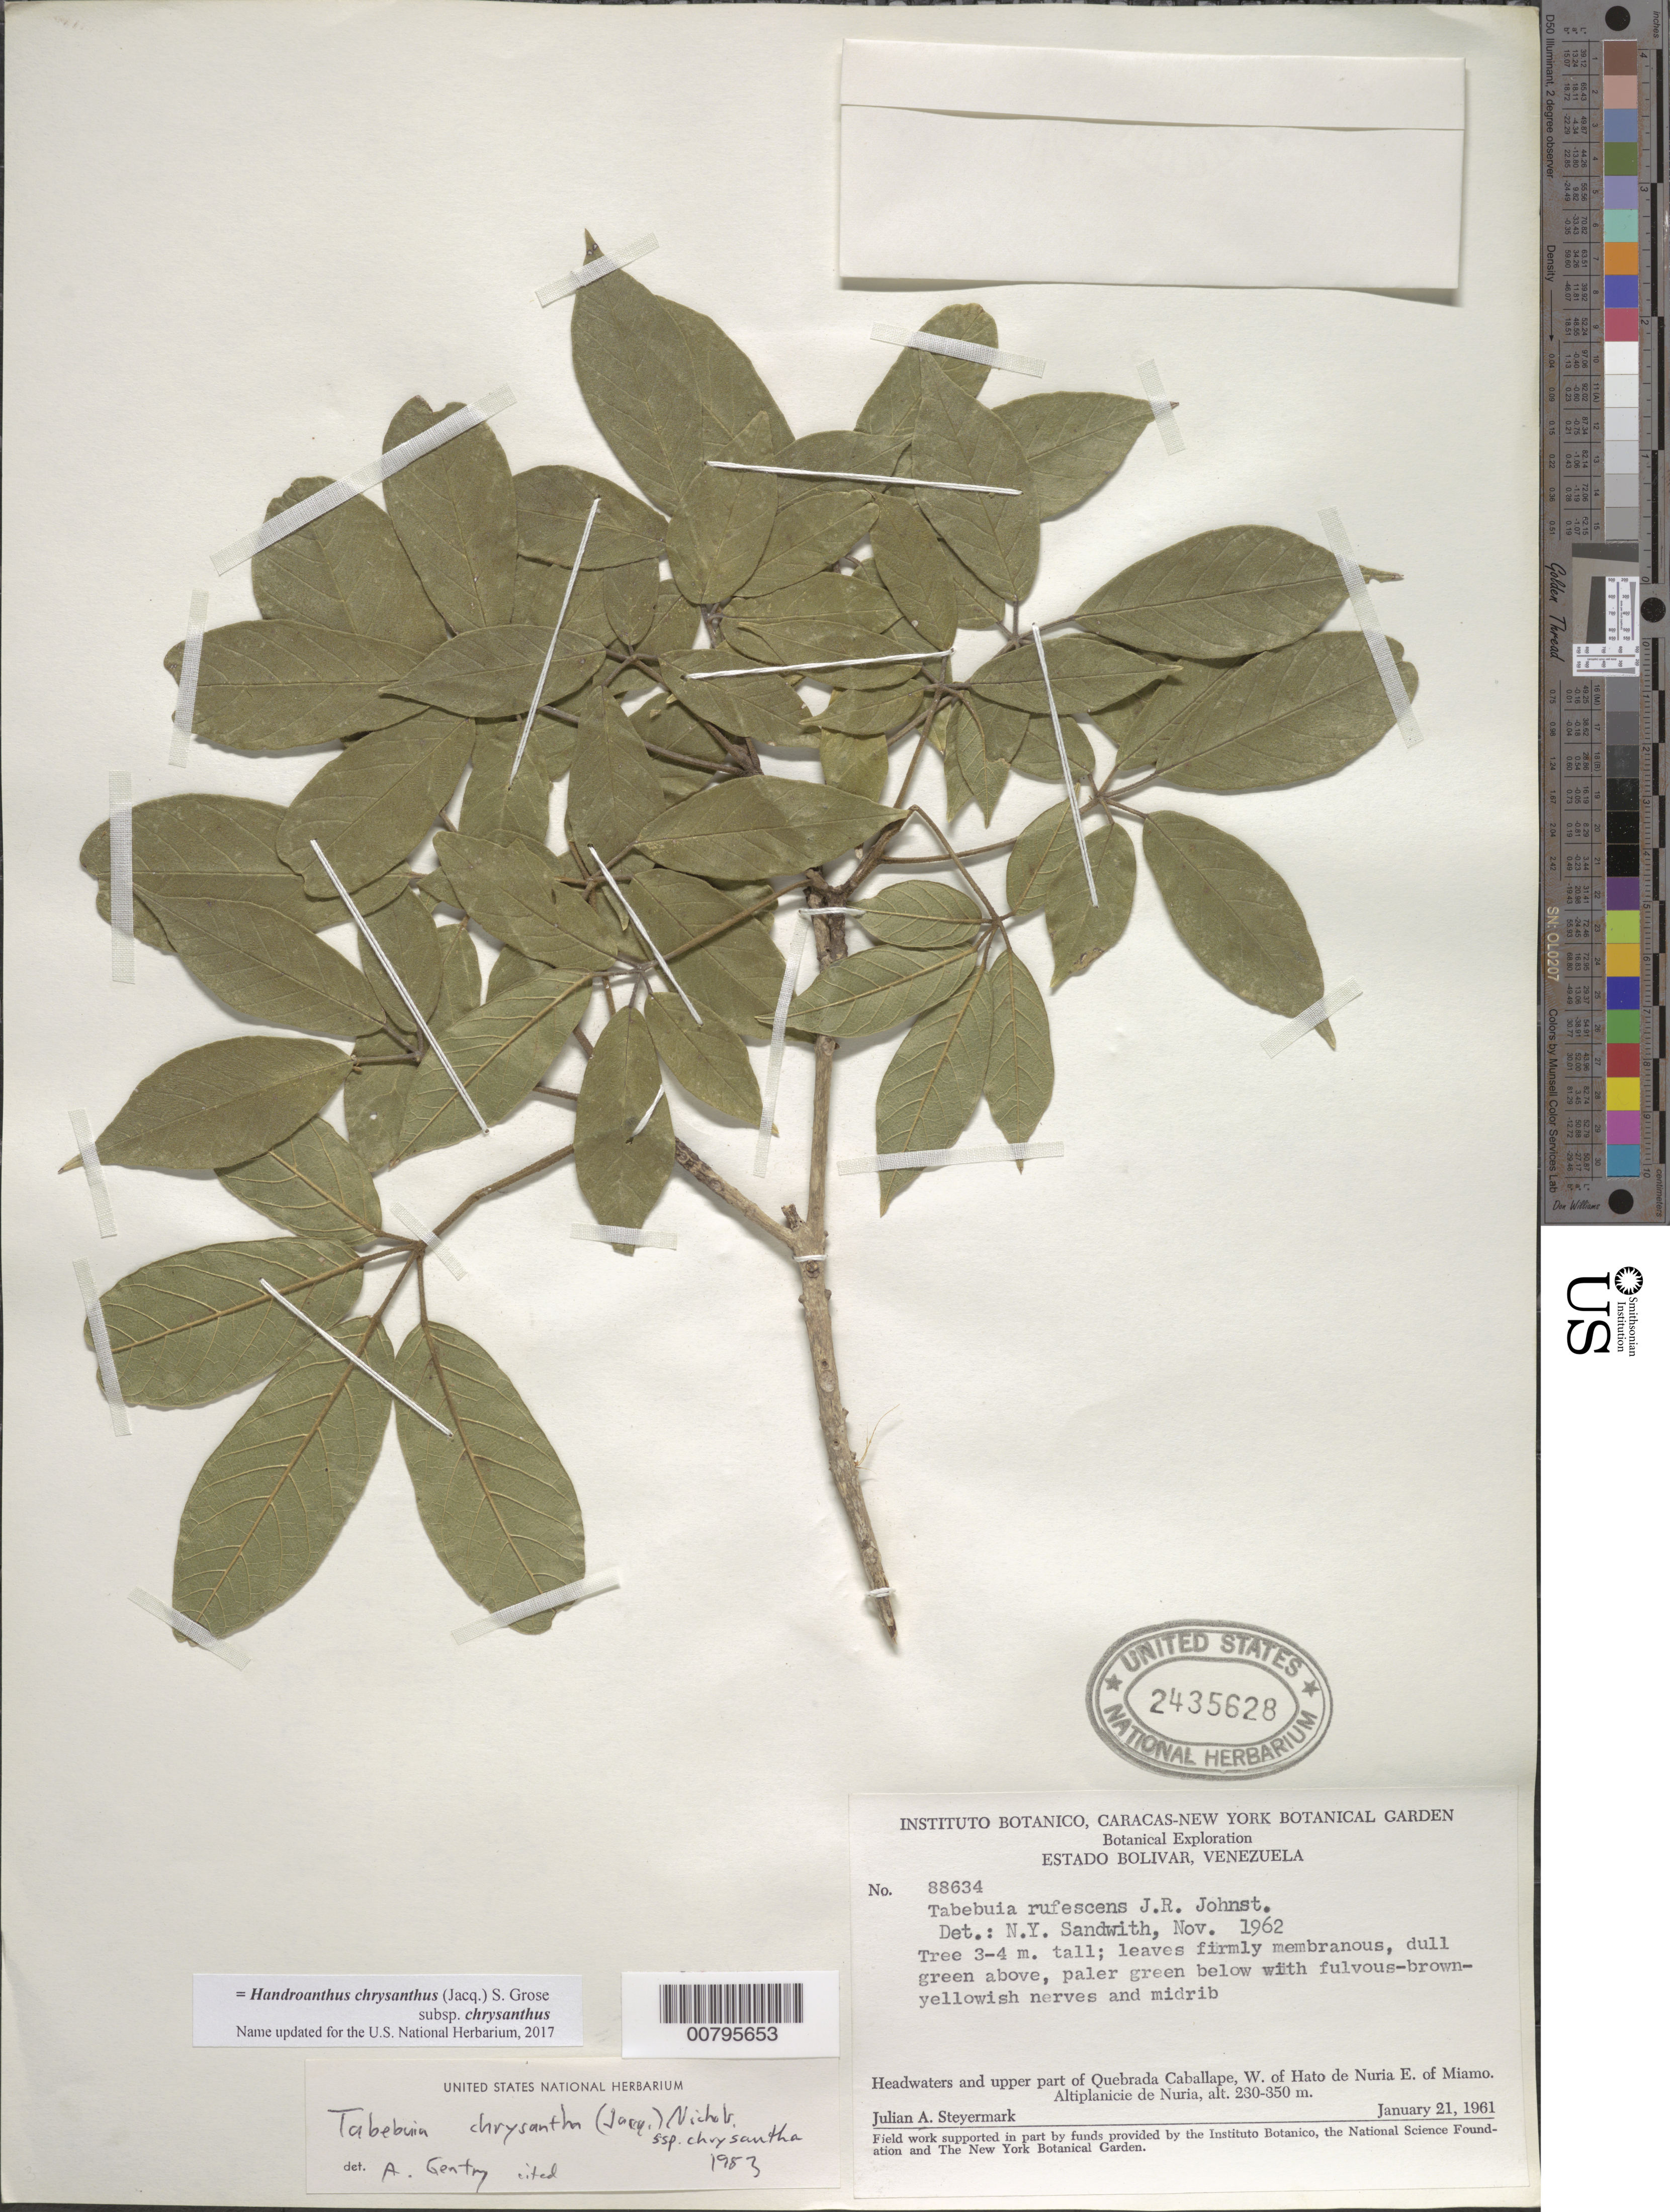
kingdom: Plantae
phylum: Tracheophyta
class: Magnoliopsida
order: Lamiales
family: Bignoniaceae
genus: Handroanthus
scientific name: Handroanthus chrysanthus subsp. chrysanthus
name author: (Jacq.) S.O. Grose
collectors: J. Steyermark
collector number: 88634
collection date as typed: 21-Jan-61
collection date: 1961-01-21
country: Venezuela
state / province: Bolívar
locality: Quebrada Caballape, W of Hato de Nuria, E of Miamo, Altiplanicie de Nuria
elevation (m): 230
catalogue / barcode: US 2435628